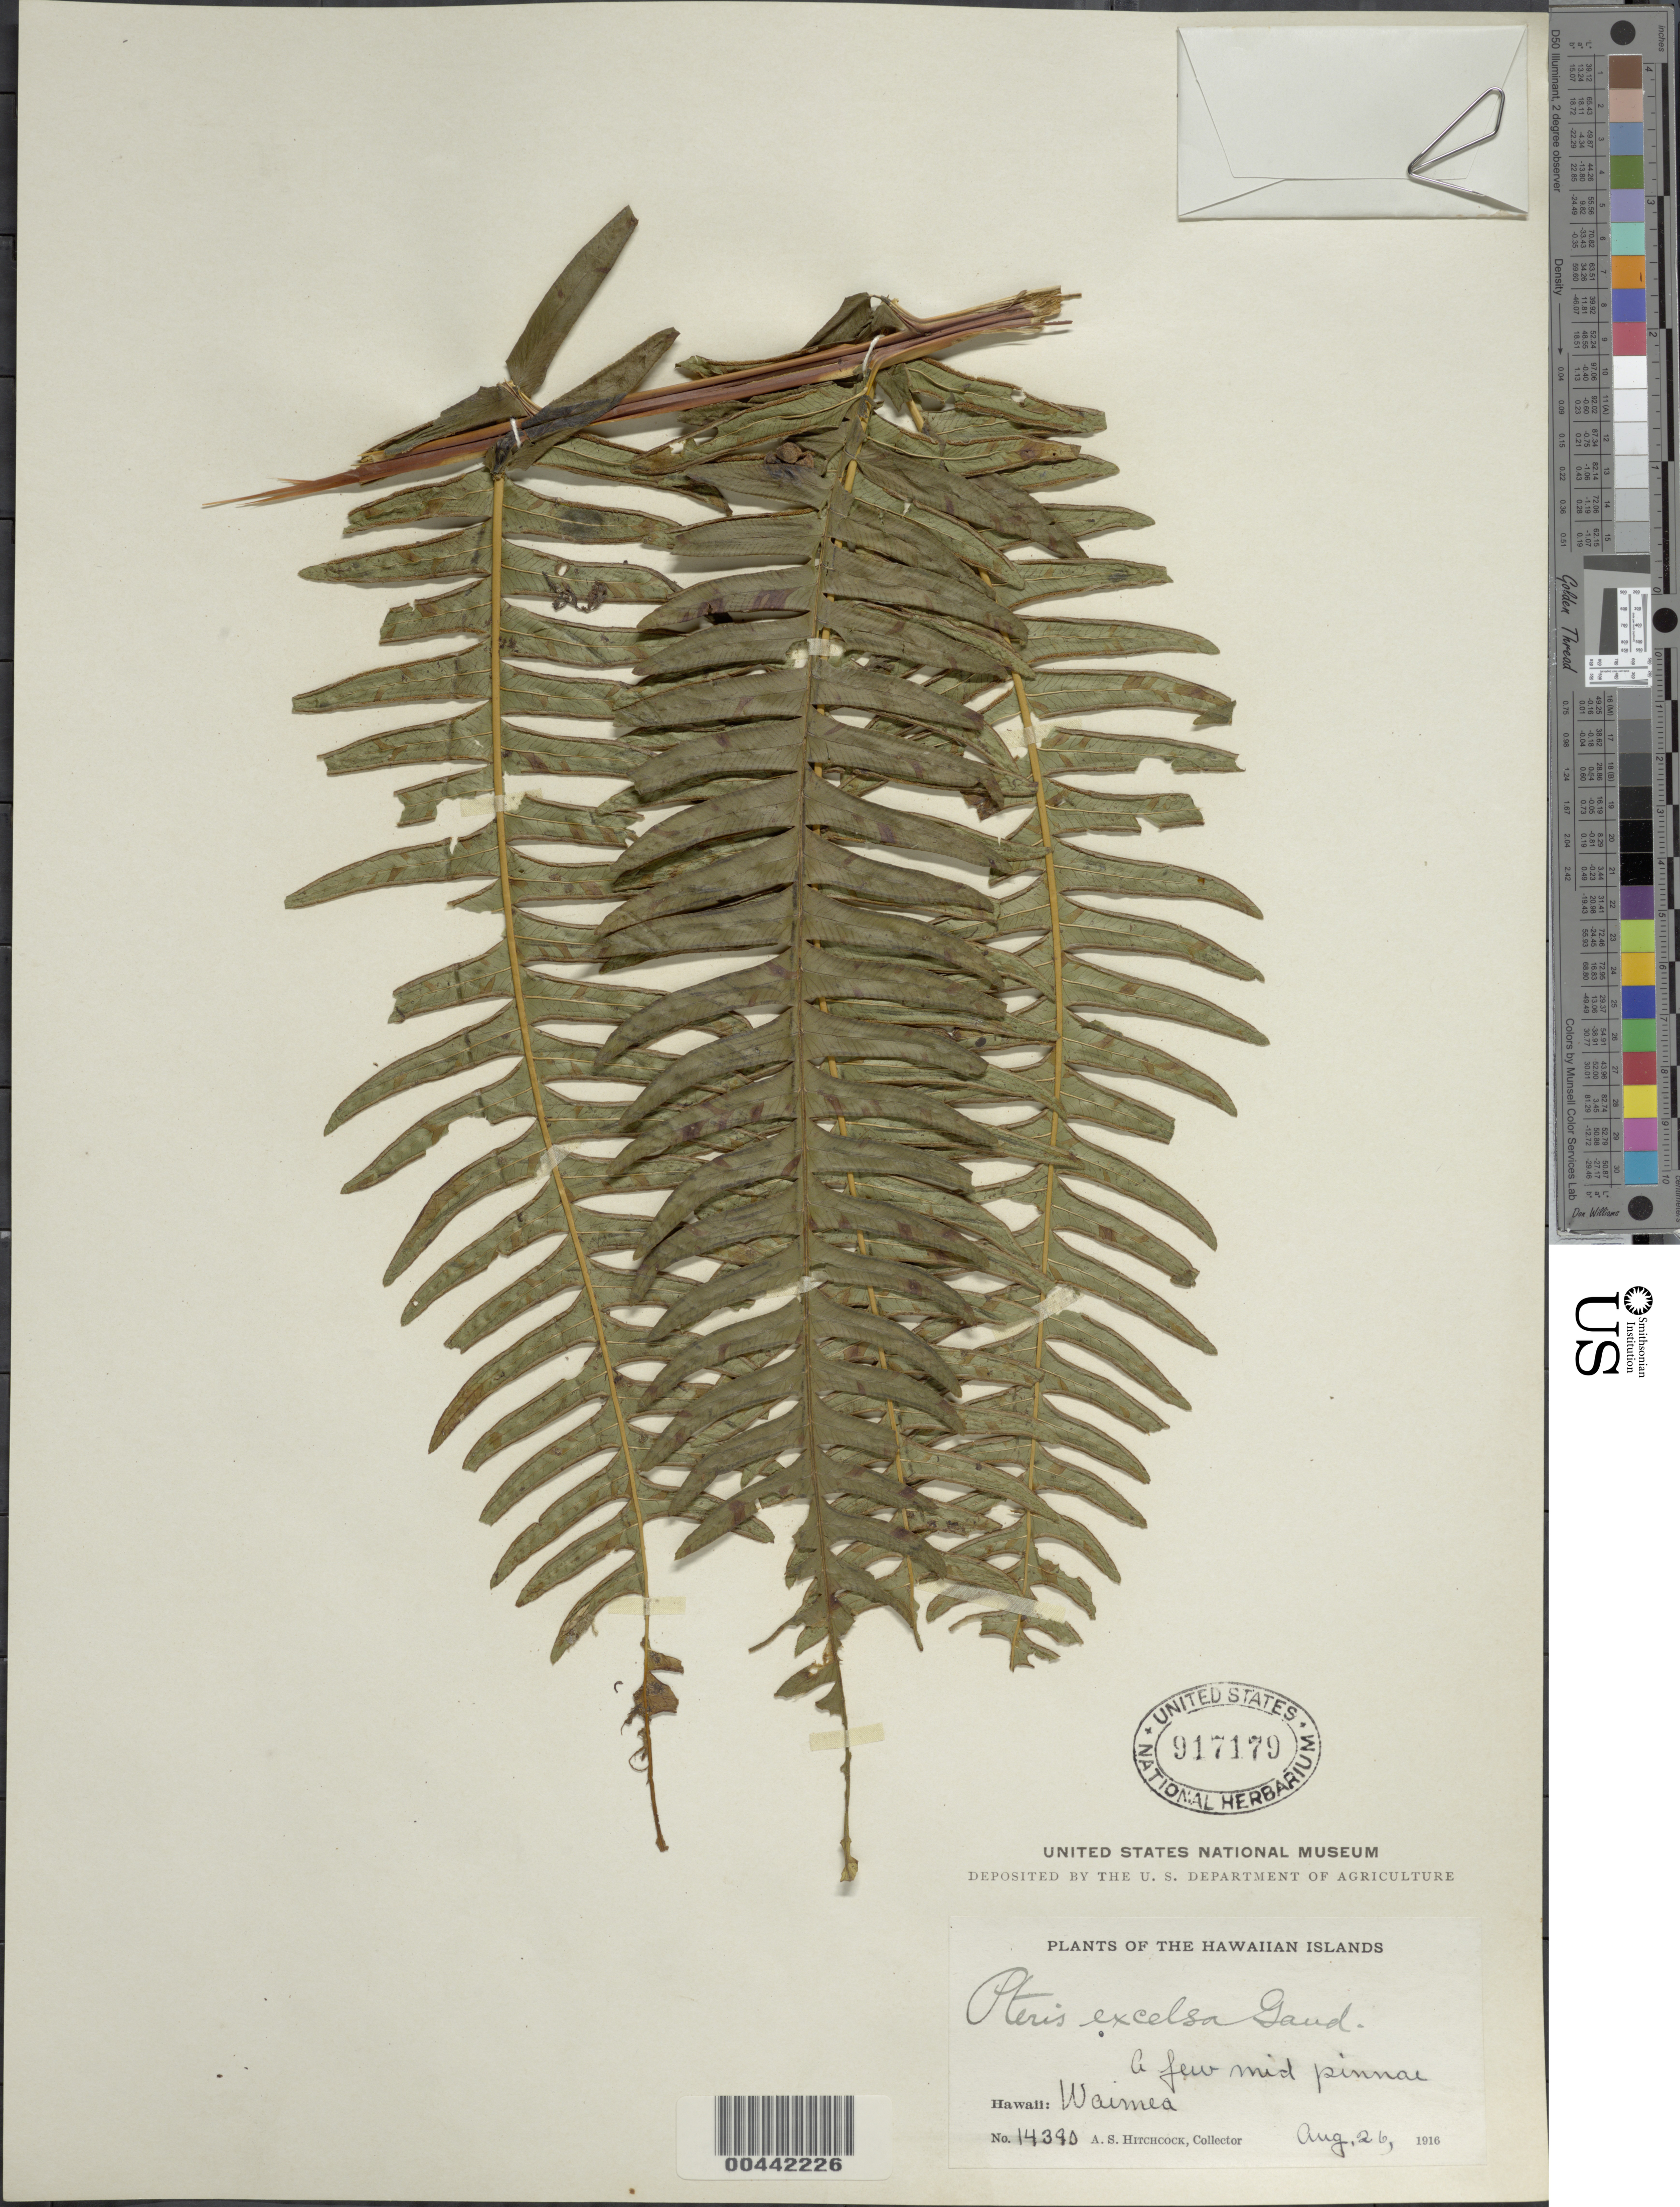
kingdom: Plantae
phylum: Tracheophyta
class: Polypodiopsida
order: Polypodiales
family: Pteridaceae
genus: Pteris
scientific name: Pteris terminalis var. terminalis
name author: Wall.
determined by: Wagner, W. L., (BOT), Smithsonian Institution - National Museum of Natural History (UNITED STATES)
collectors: A. S. Hitchcock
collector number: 14390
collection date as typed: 26 Aug 1916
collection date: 1916-08-26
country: United States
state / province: Hawaii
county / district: Hawaii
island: Hawaii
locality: Waimea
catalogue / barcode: US 917179